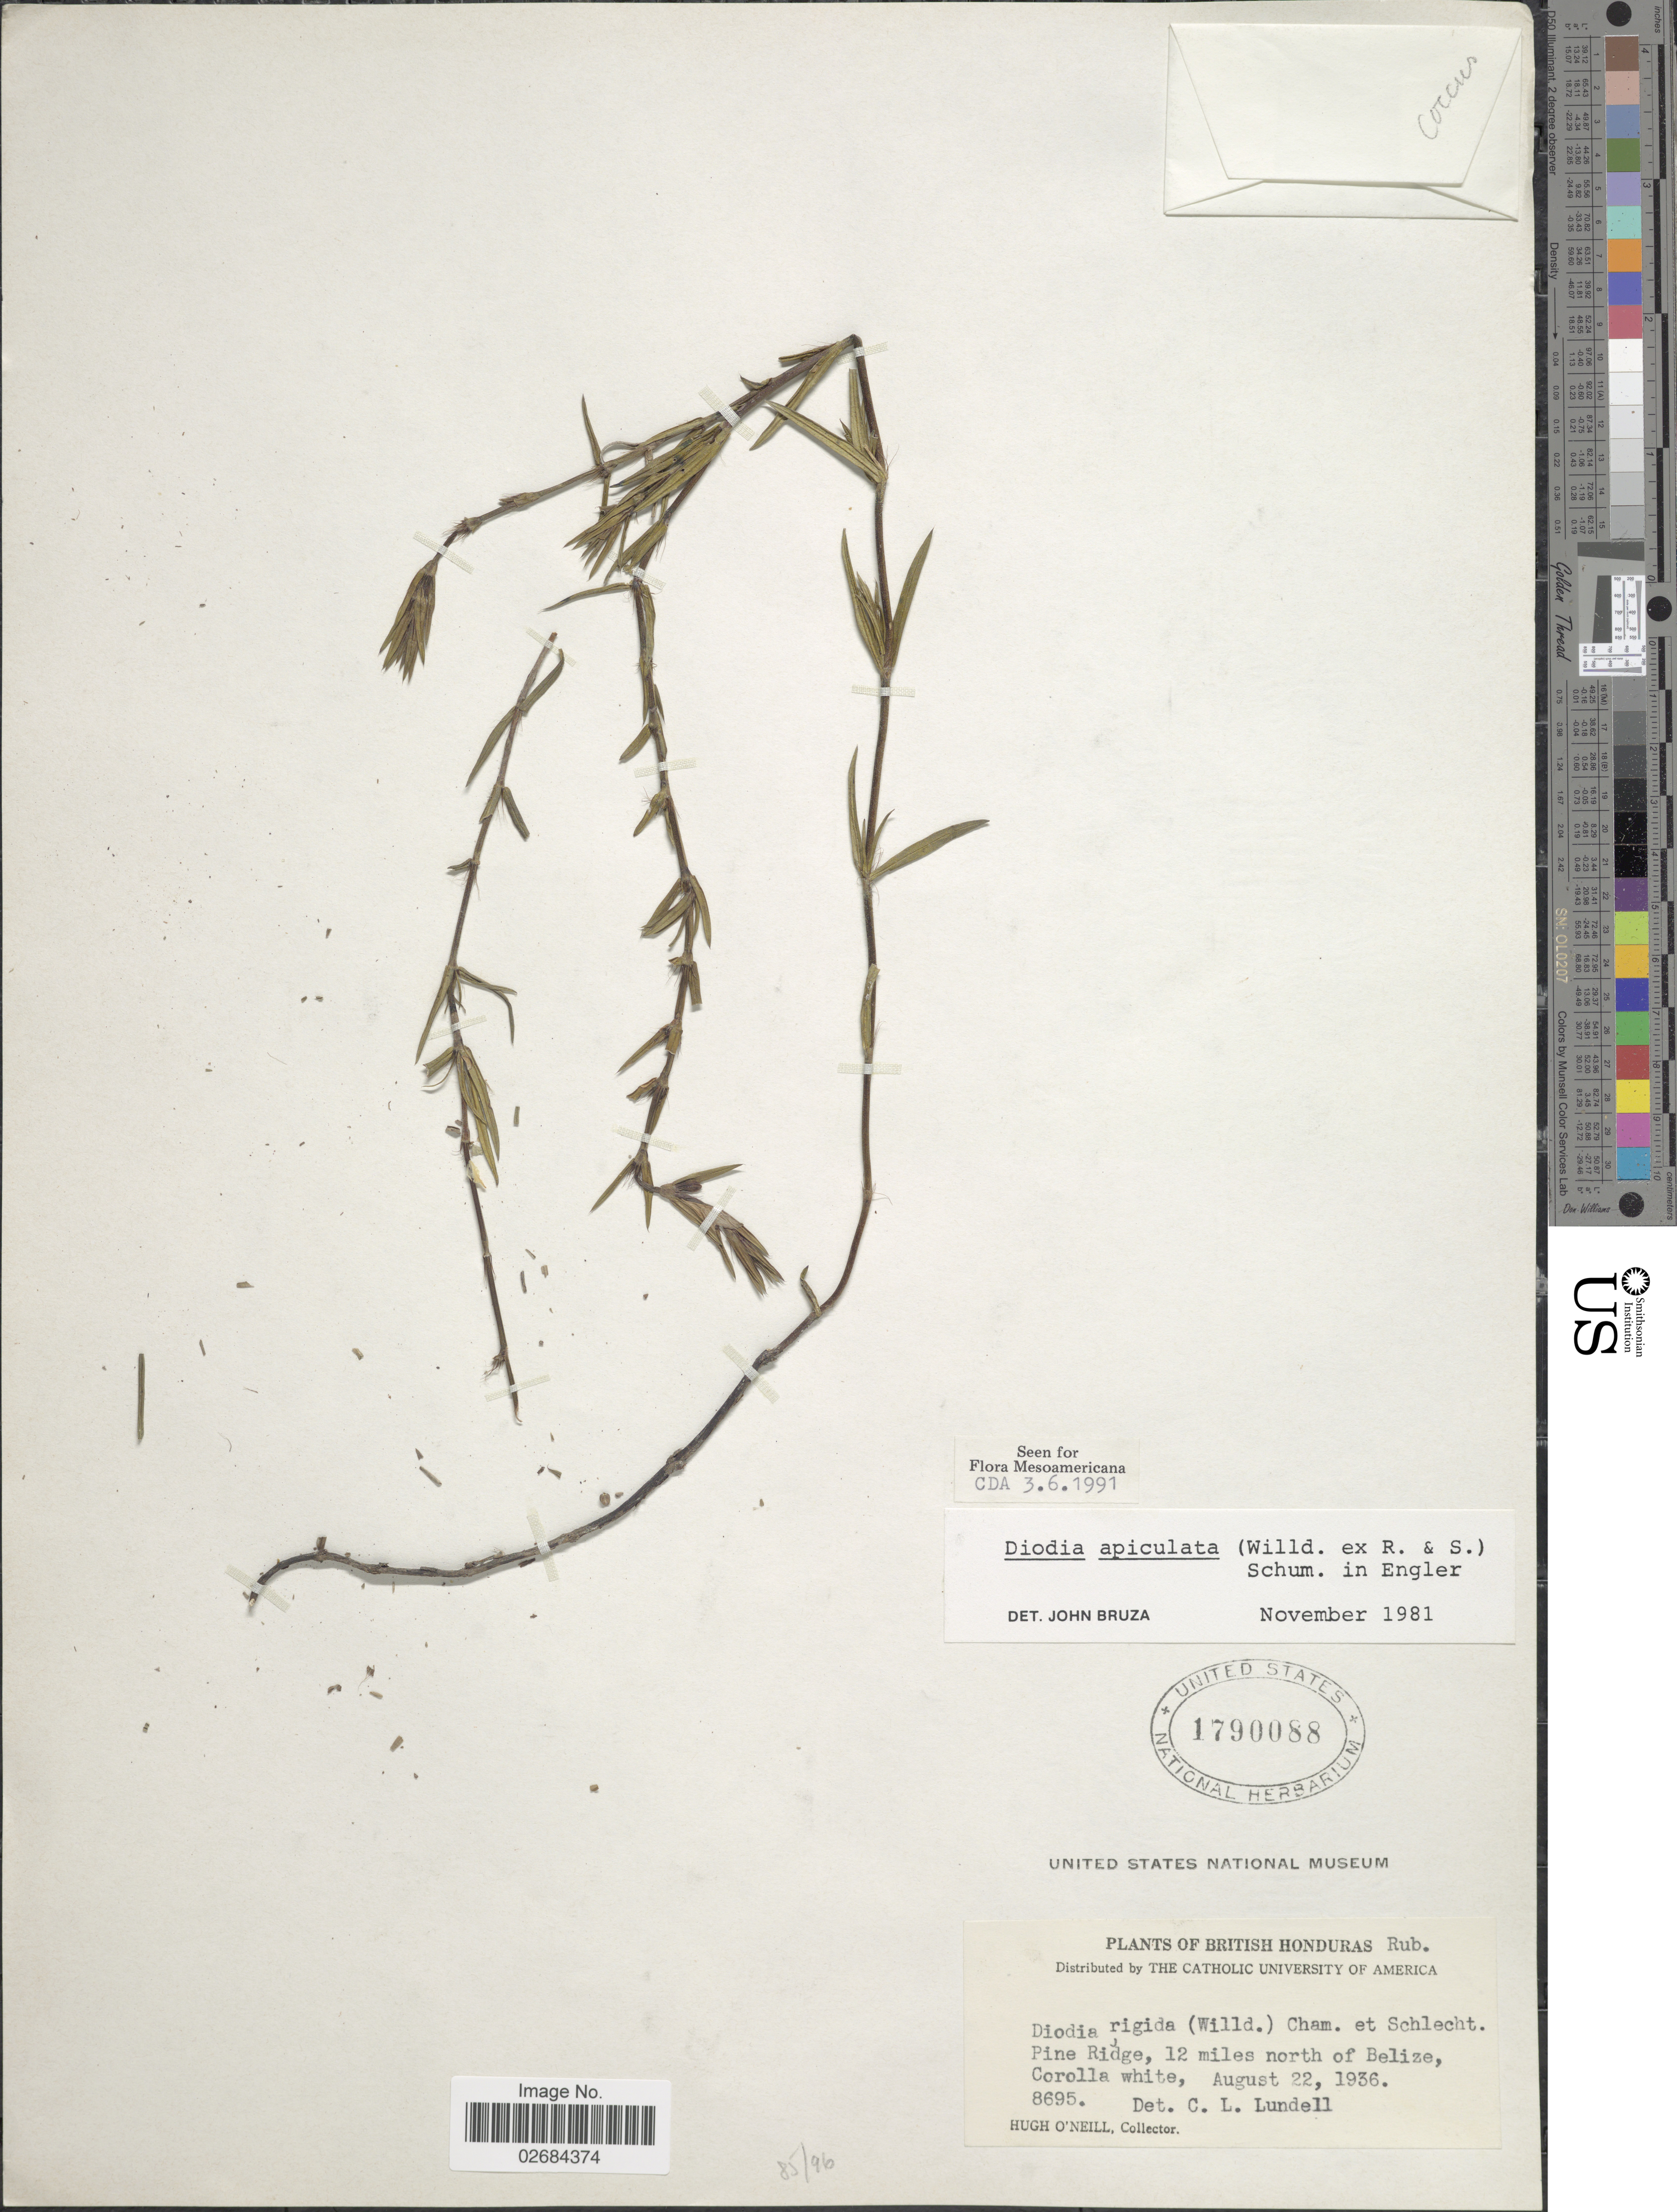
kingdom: Plantae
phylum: Tracheophyta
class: Magnoliopsida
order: Gentianales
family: Rubiaceae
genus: Diodia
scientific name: Diodia apiculata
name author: (Willd. ex Roem. & Schult.) K. Schum.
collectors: H. O'Neill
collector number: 8695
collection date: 1936-08-22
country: Belize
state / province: Belize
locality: British Honduras, Pine Ridge, 12 miles north of Belize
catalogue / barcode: US 1790088